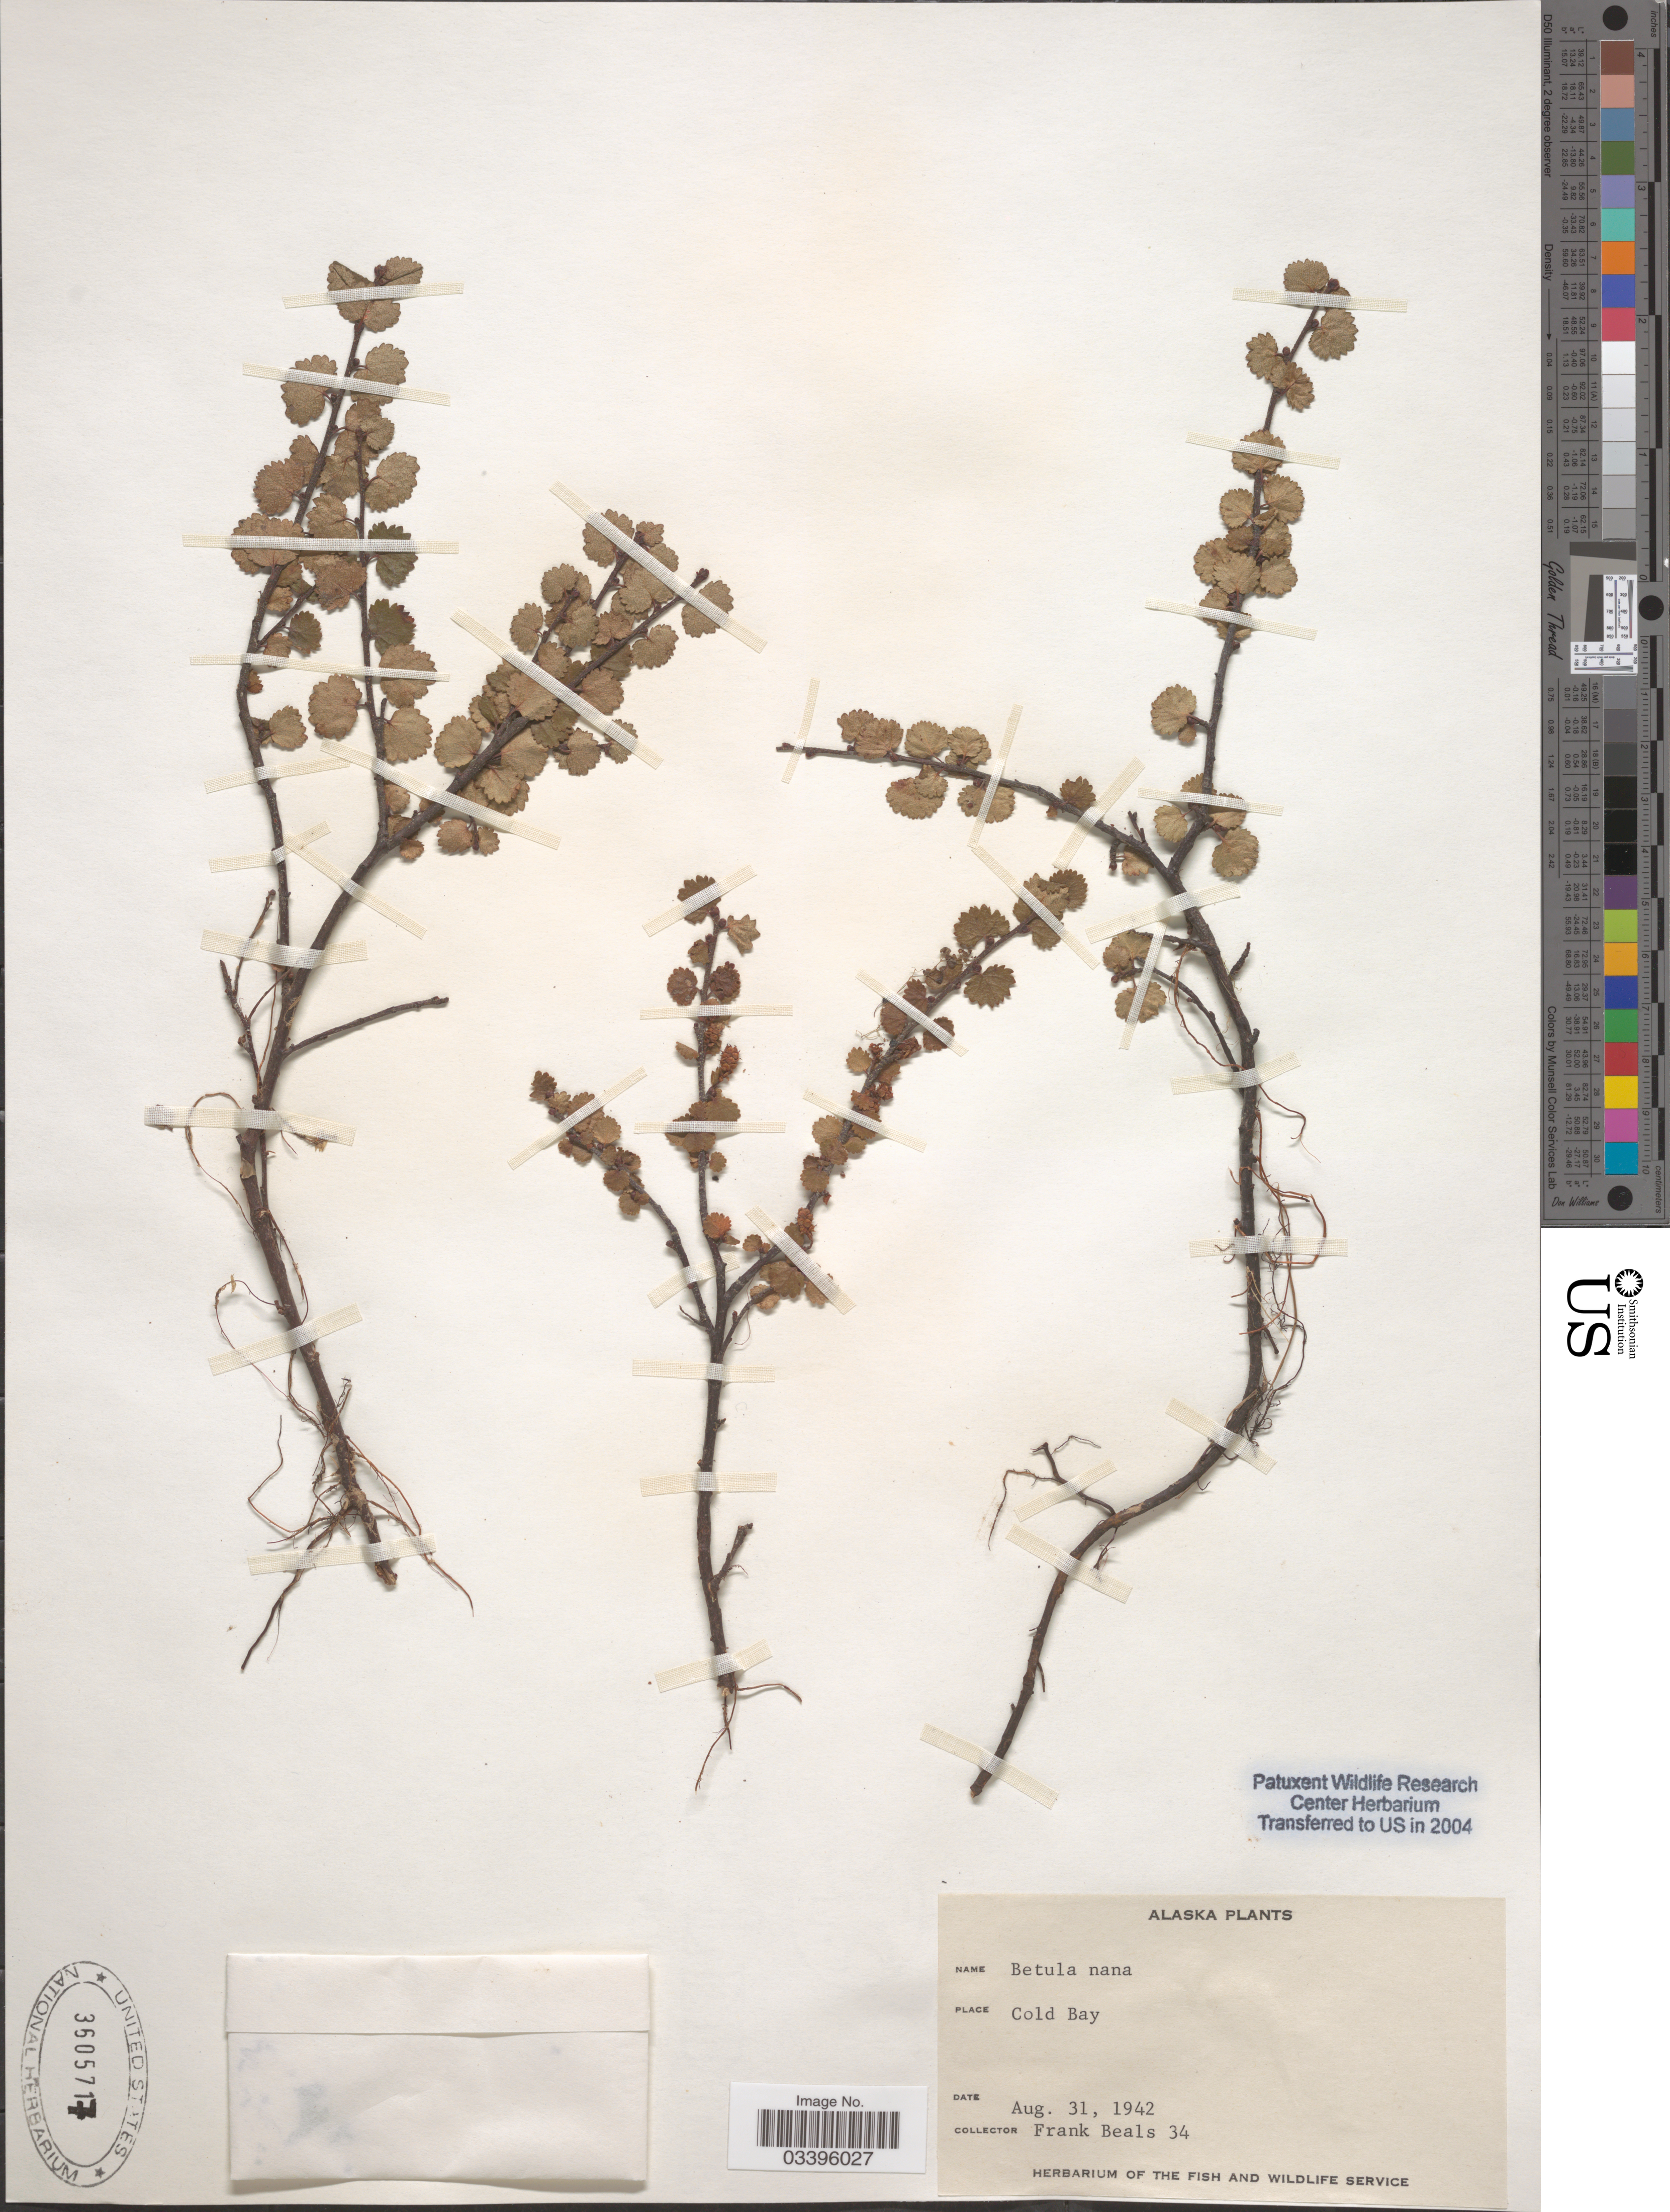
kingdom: Plantae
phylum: Tracheophyta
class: Magnoliopsida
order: Fagales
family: Betulaceae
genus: Betula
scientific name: Betula nana subsp. exilis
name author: L.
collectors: F. Beals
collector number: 34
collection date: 1942-08-31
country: United States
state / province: Alaska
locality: Cold Bay.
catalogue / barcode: US 3605717